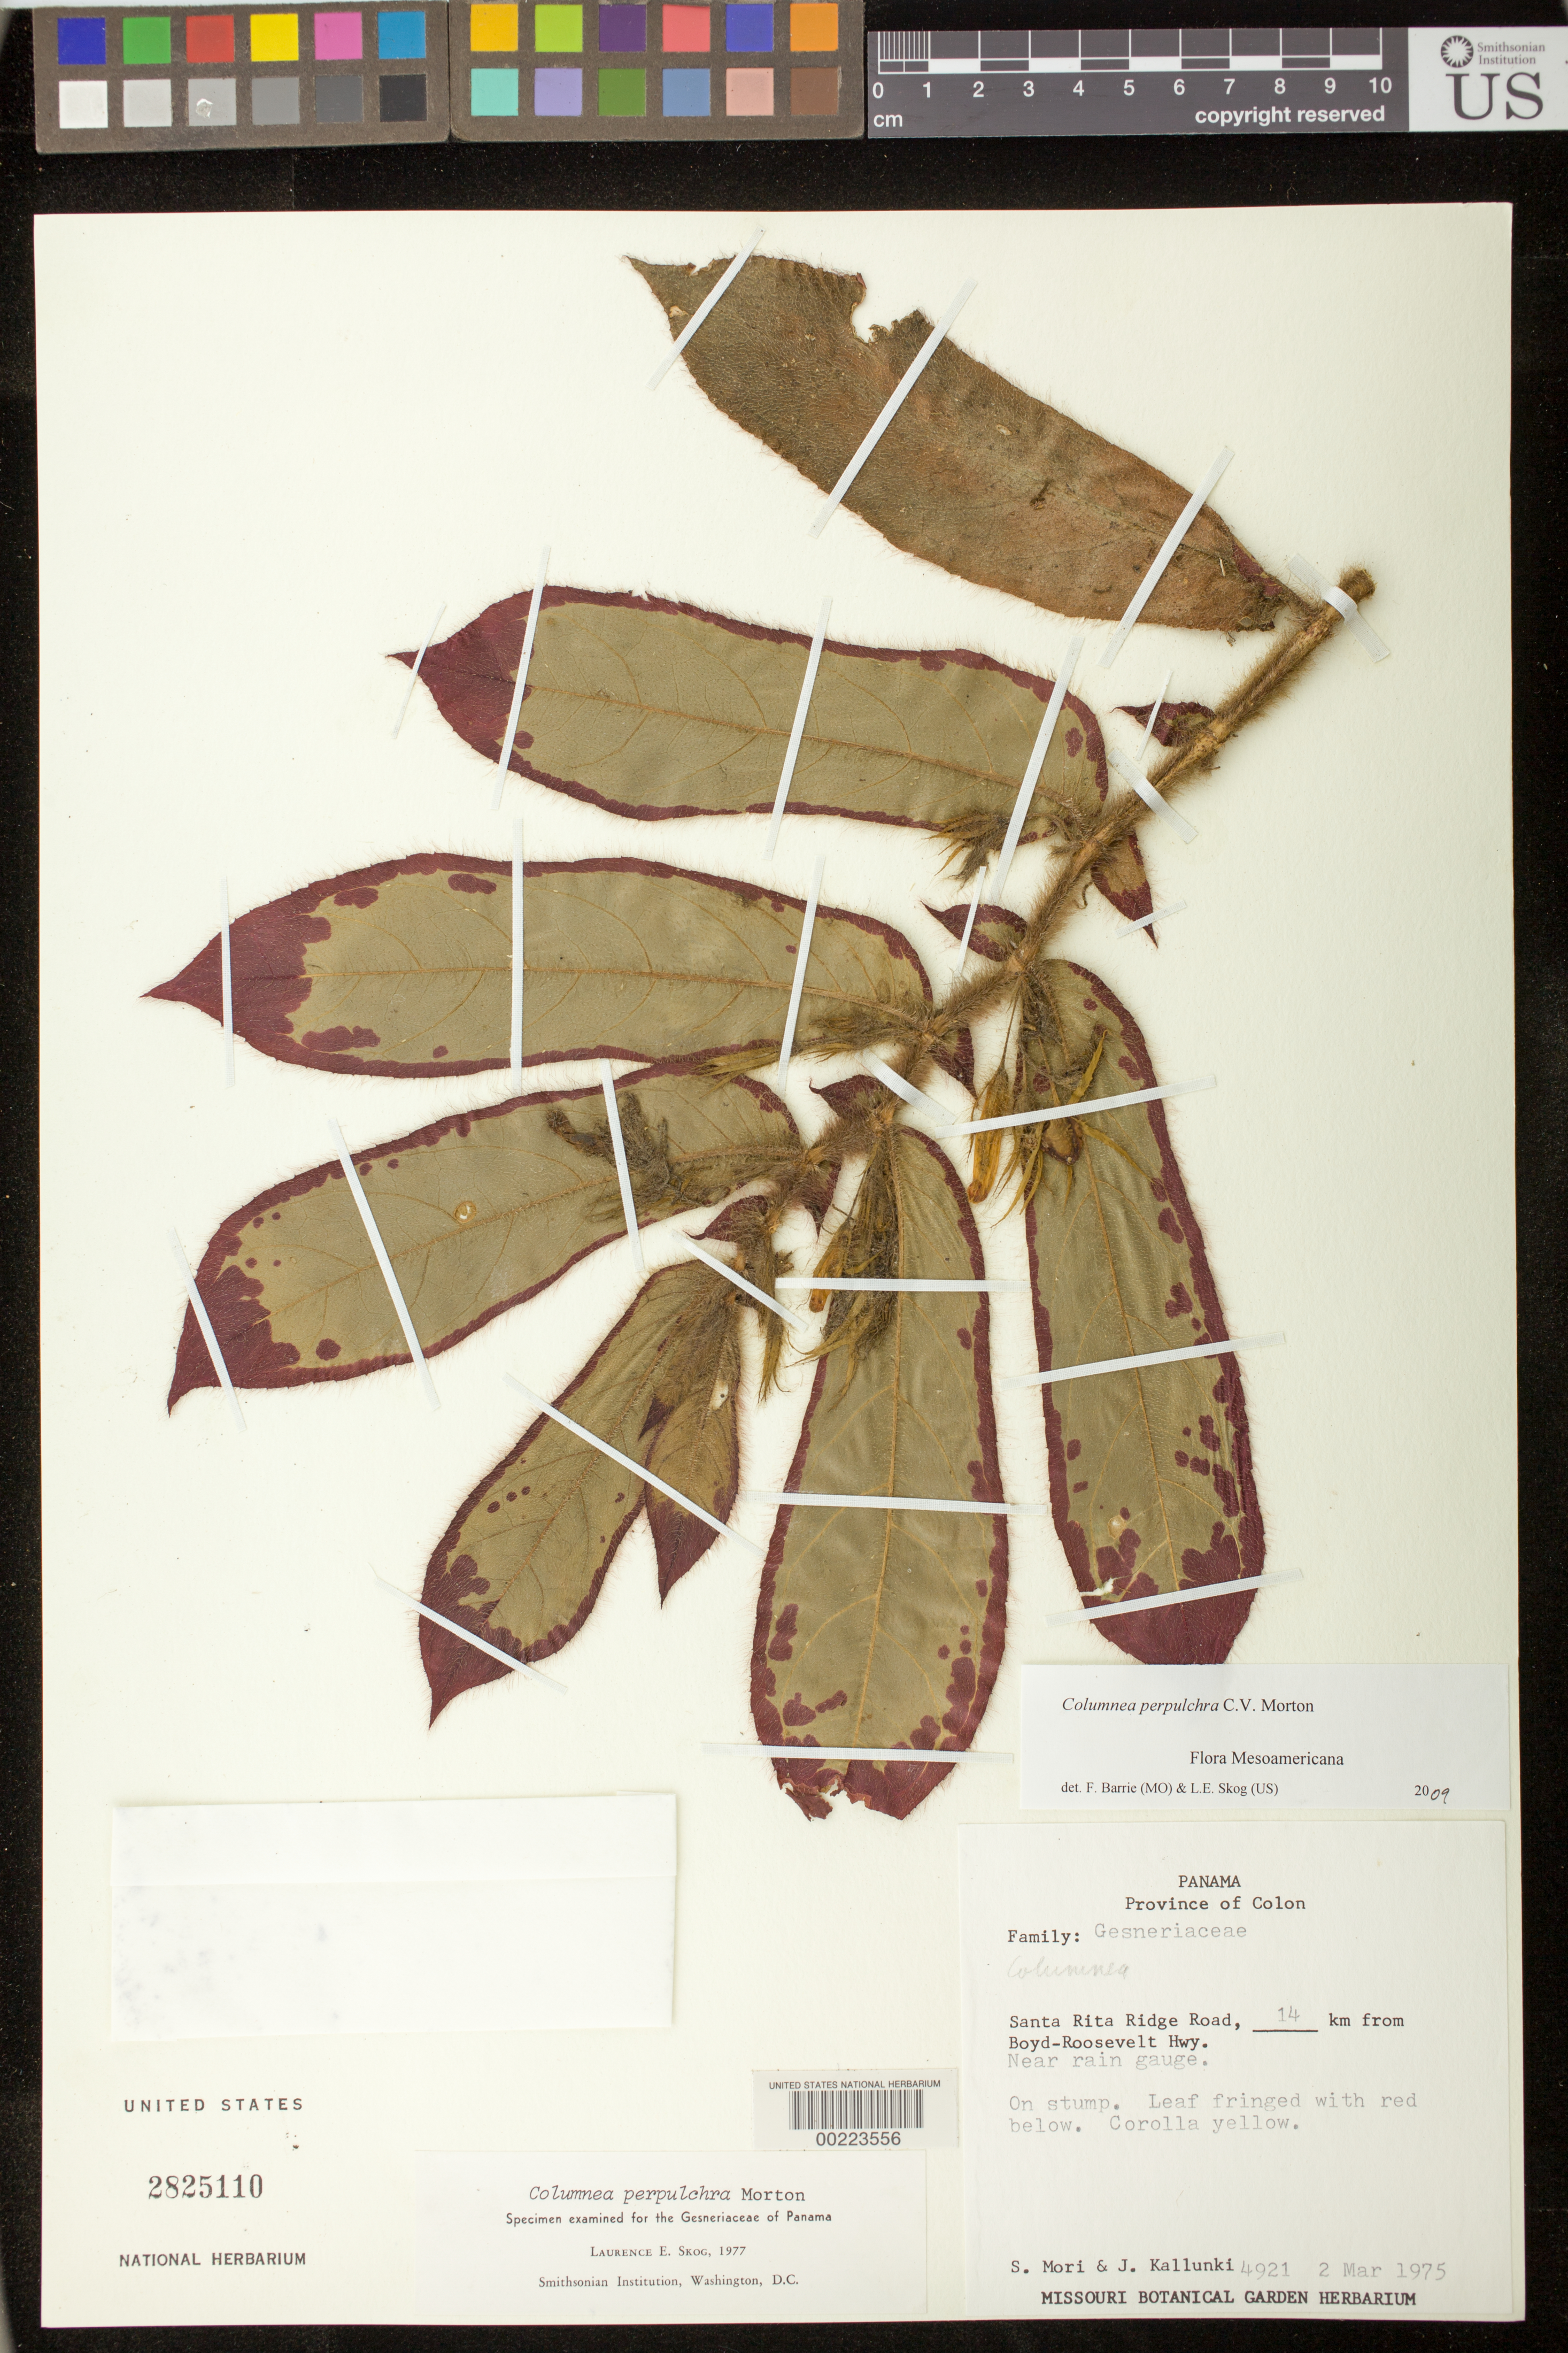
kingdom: Plantae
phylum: Tracheophyta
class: Magnoliopsida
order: Lamiales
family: Gesneriaceae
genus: Columnea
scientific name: Columnea perpulchra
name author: C.V. Morton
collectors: S. Mori & J. Kallunki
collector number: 4921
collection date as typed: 02 Mar 1975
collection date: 1975-03-02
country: Panama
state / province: Colón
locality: Santa Rita Ridge road, 14 km from Boyd-Roosevelt hwy, near rain gauge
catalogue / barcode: US 2825110